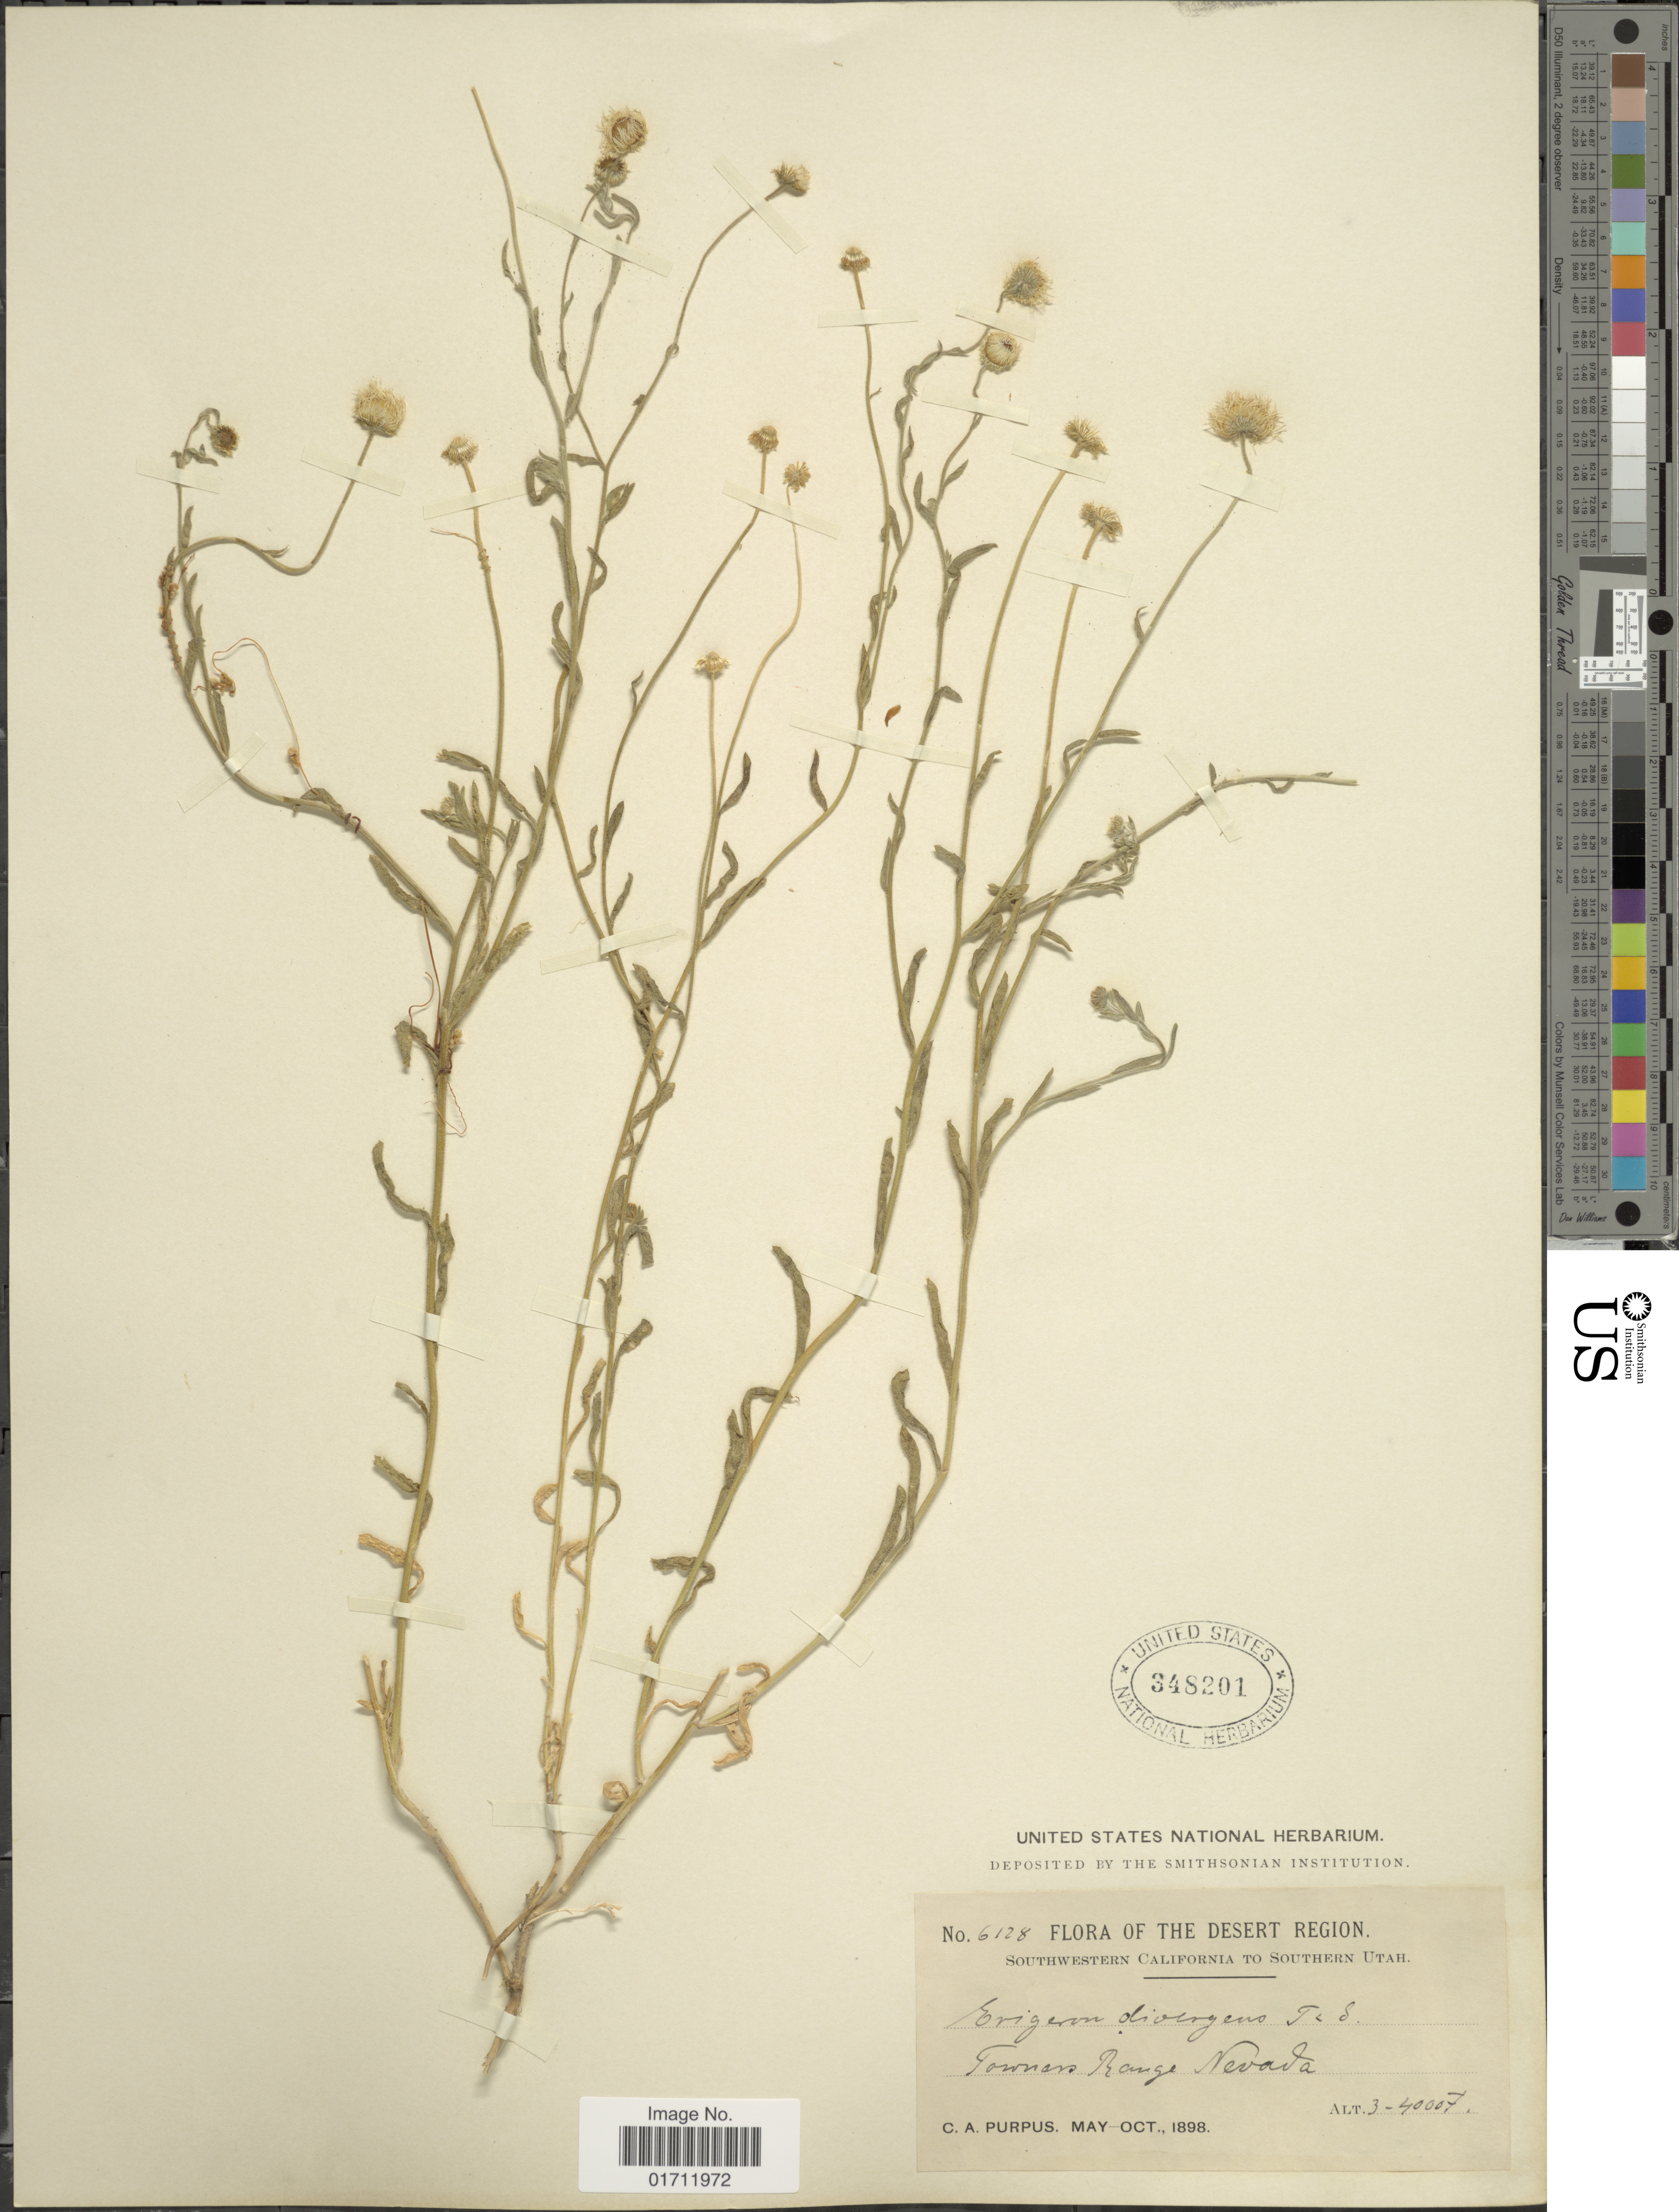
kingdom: Plantae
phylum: Tracheophyta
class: Magnoliopsida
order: Asterales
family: Asteraceae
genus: Erigeron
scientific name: Erigeron divergens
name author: Torr. & A. Gray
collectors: C. A. Purpus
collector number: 6128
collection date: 1898-05/1898-10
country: United States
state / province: Nevada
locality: The Desert Region, Townman Range.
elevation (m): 914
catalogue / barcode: US 348201